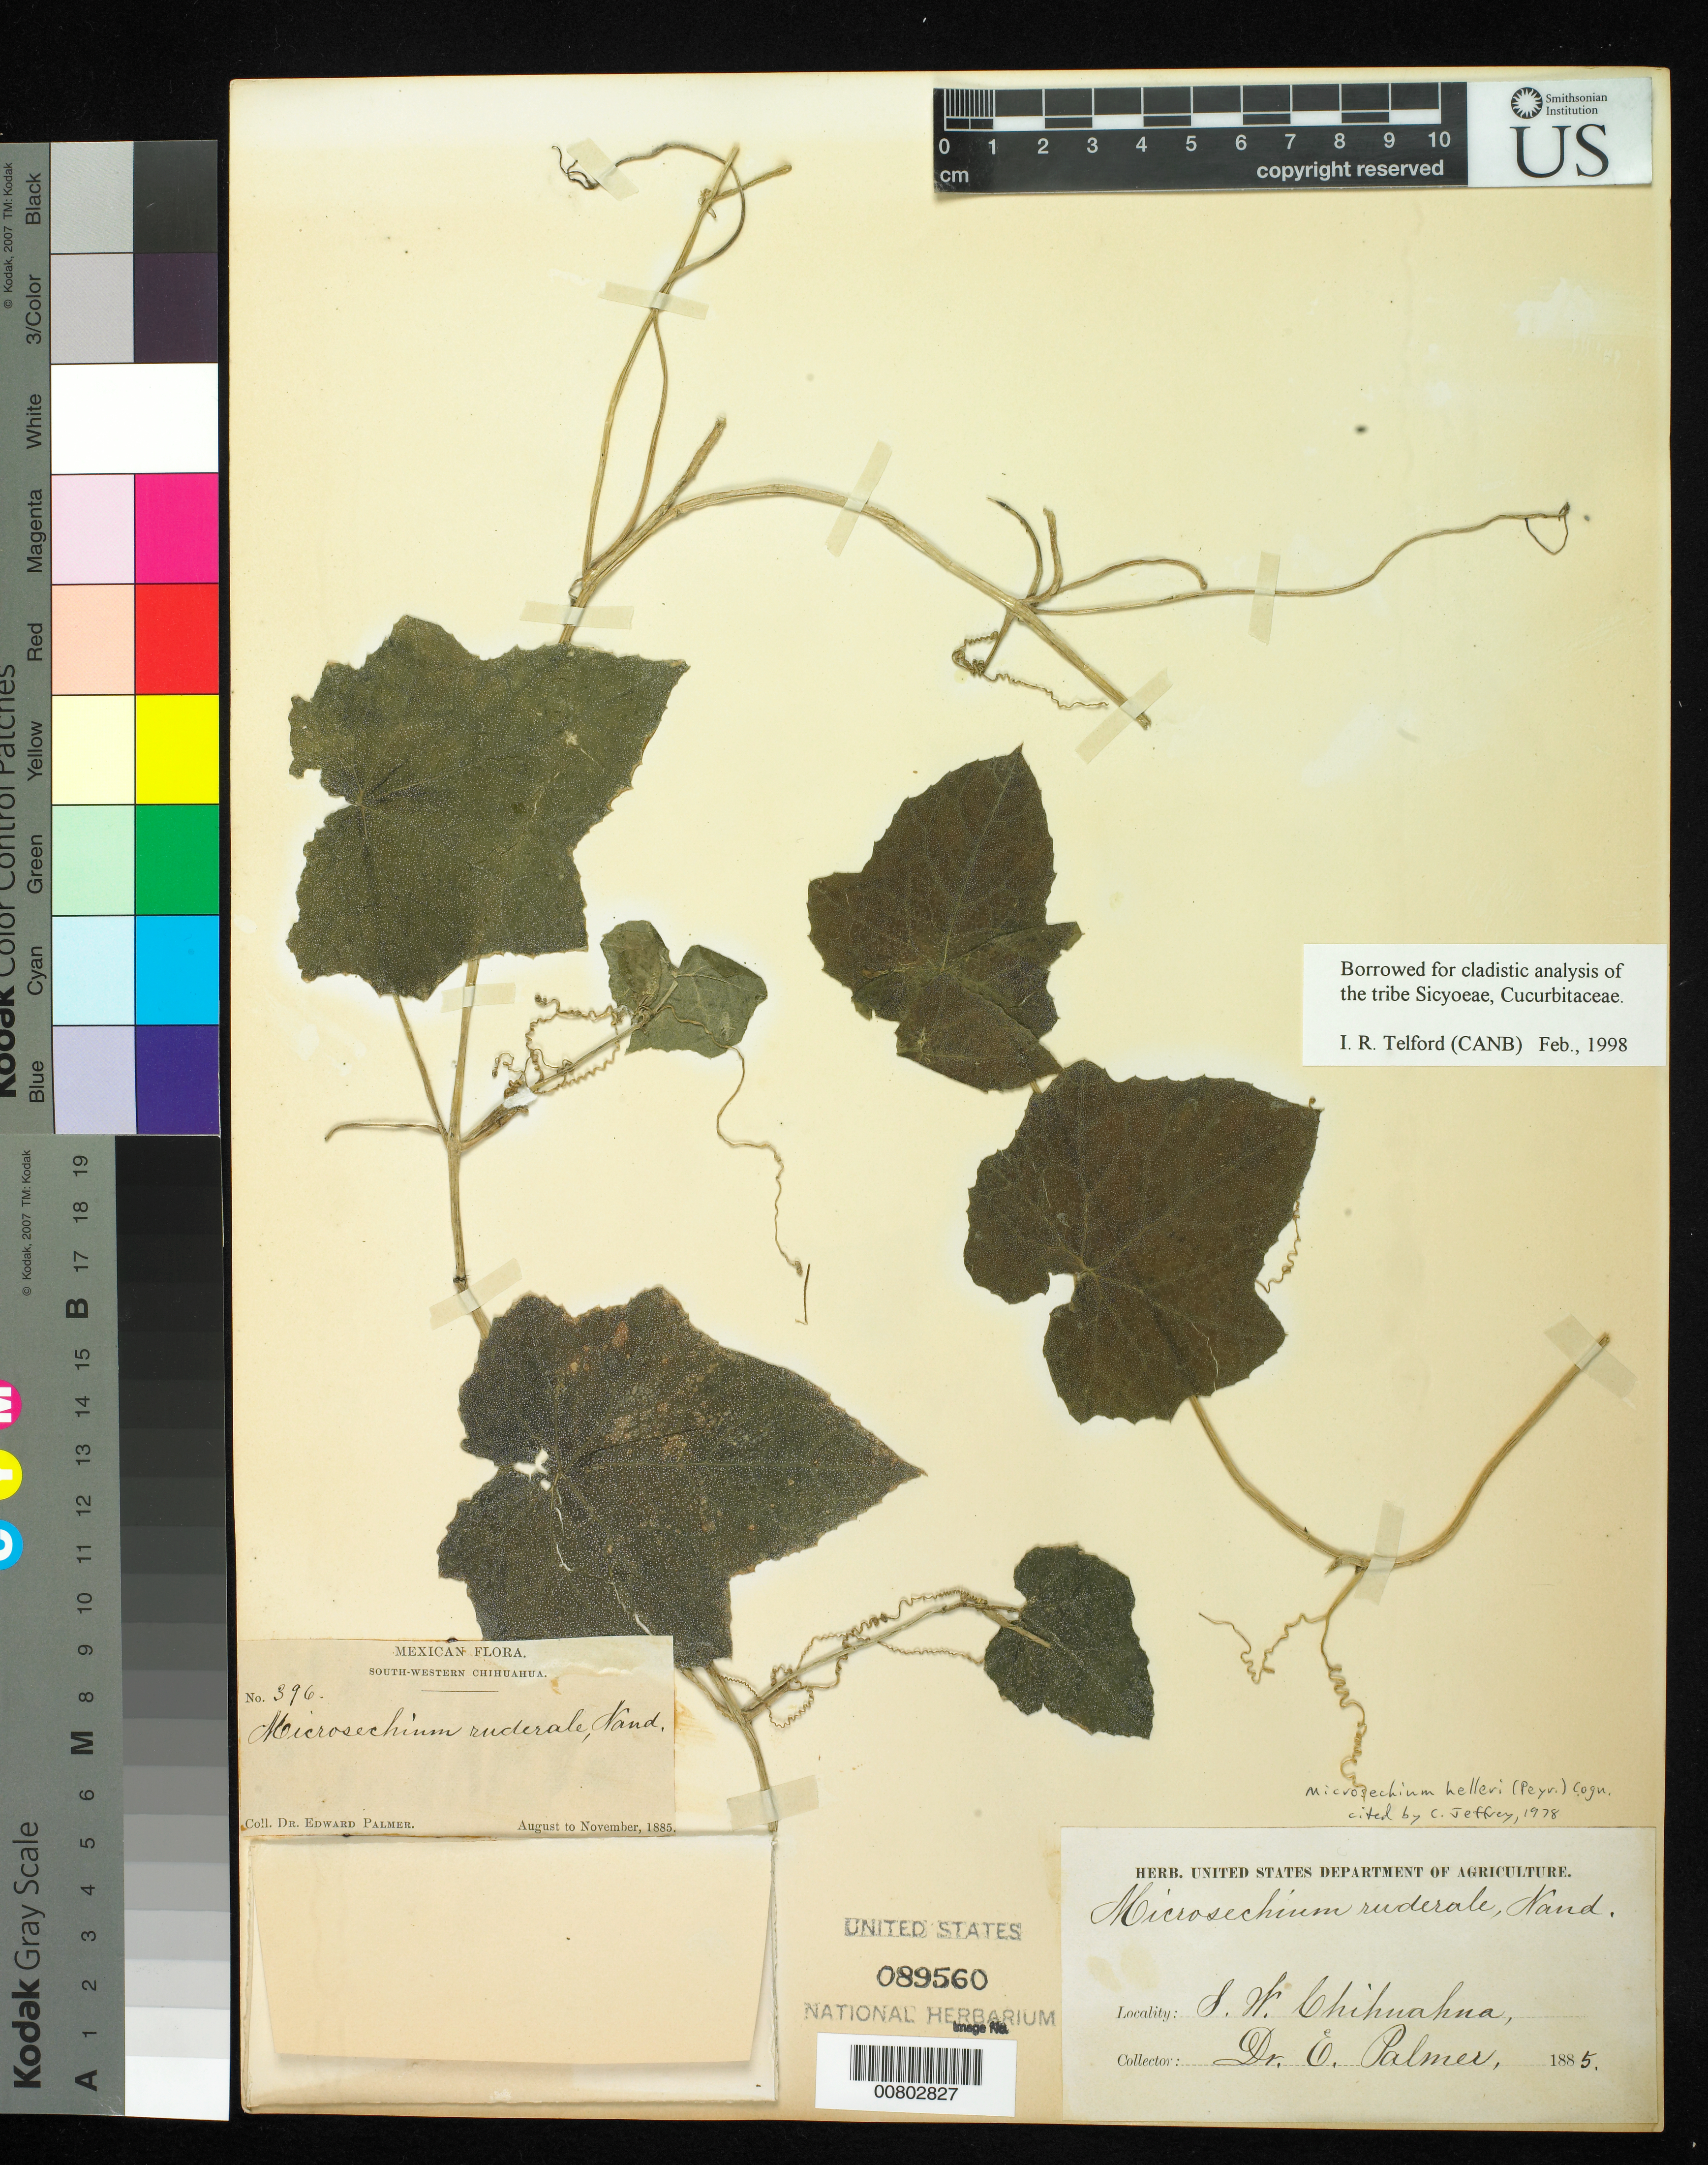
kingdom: Plantae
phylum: Tracheophyta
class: Magnoliopsida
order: Cucurbitales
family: Cucurbitaceae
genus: Microsechium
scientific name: Microsechium helleri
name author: (Peyr.) Cogn.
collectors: E. Palmer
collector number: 396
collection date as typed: Aug 1885 to -- Nov 1885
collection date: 1885-08/1885-11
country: Mexico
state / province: Chihuahua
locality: South-Western Chihuahua.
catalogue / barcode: US 89560